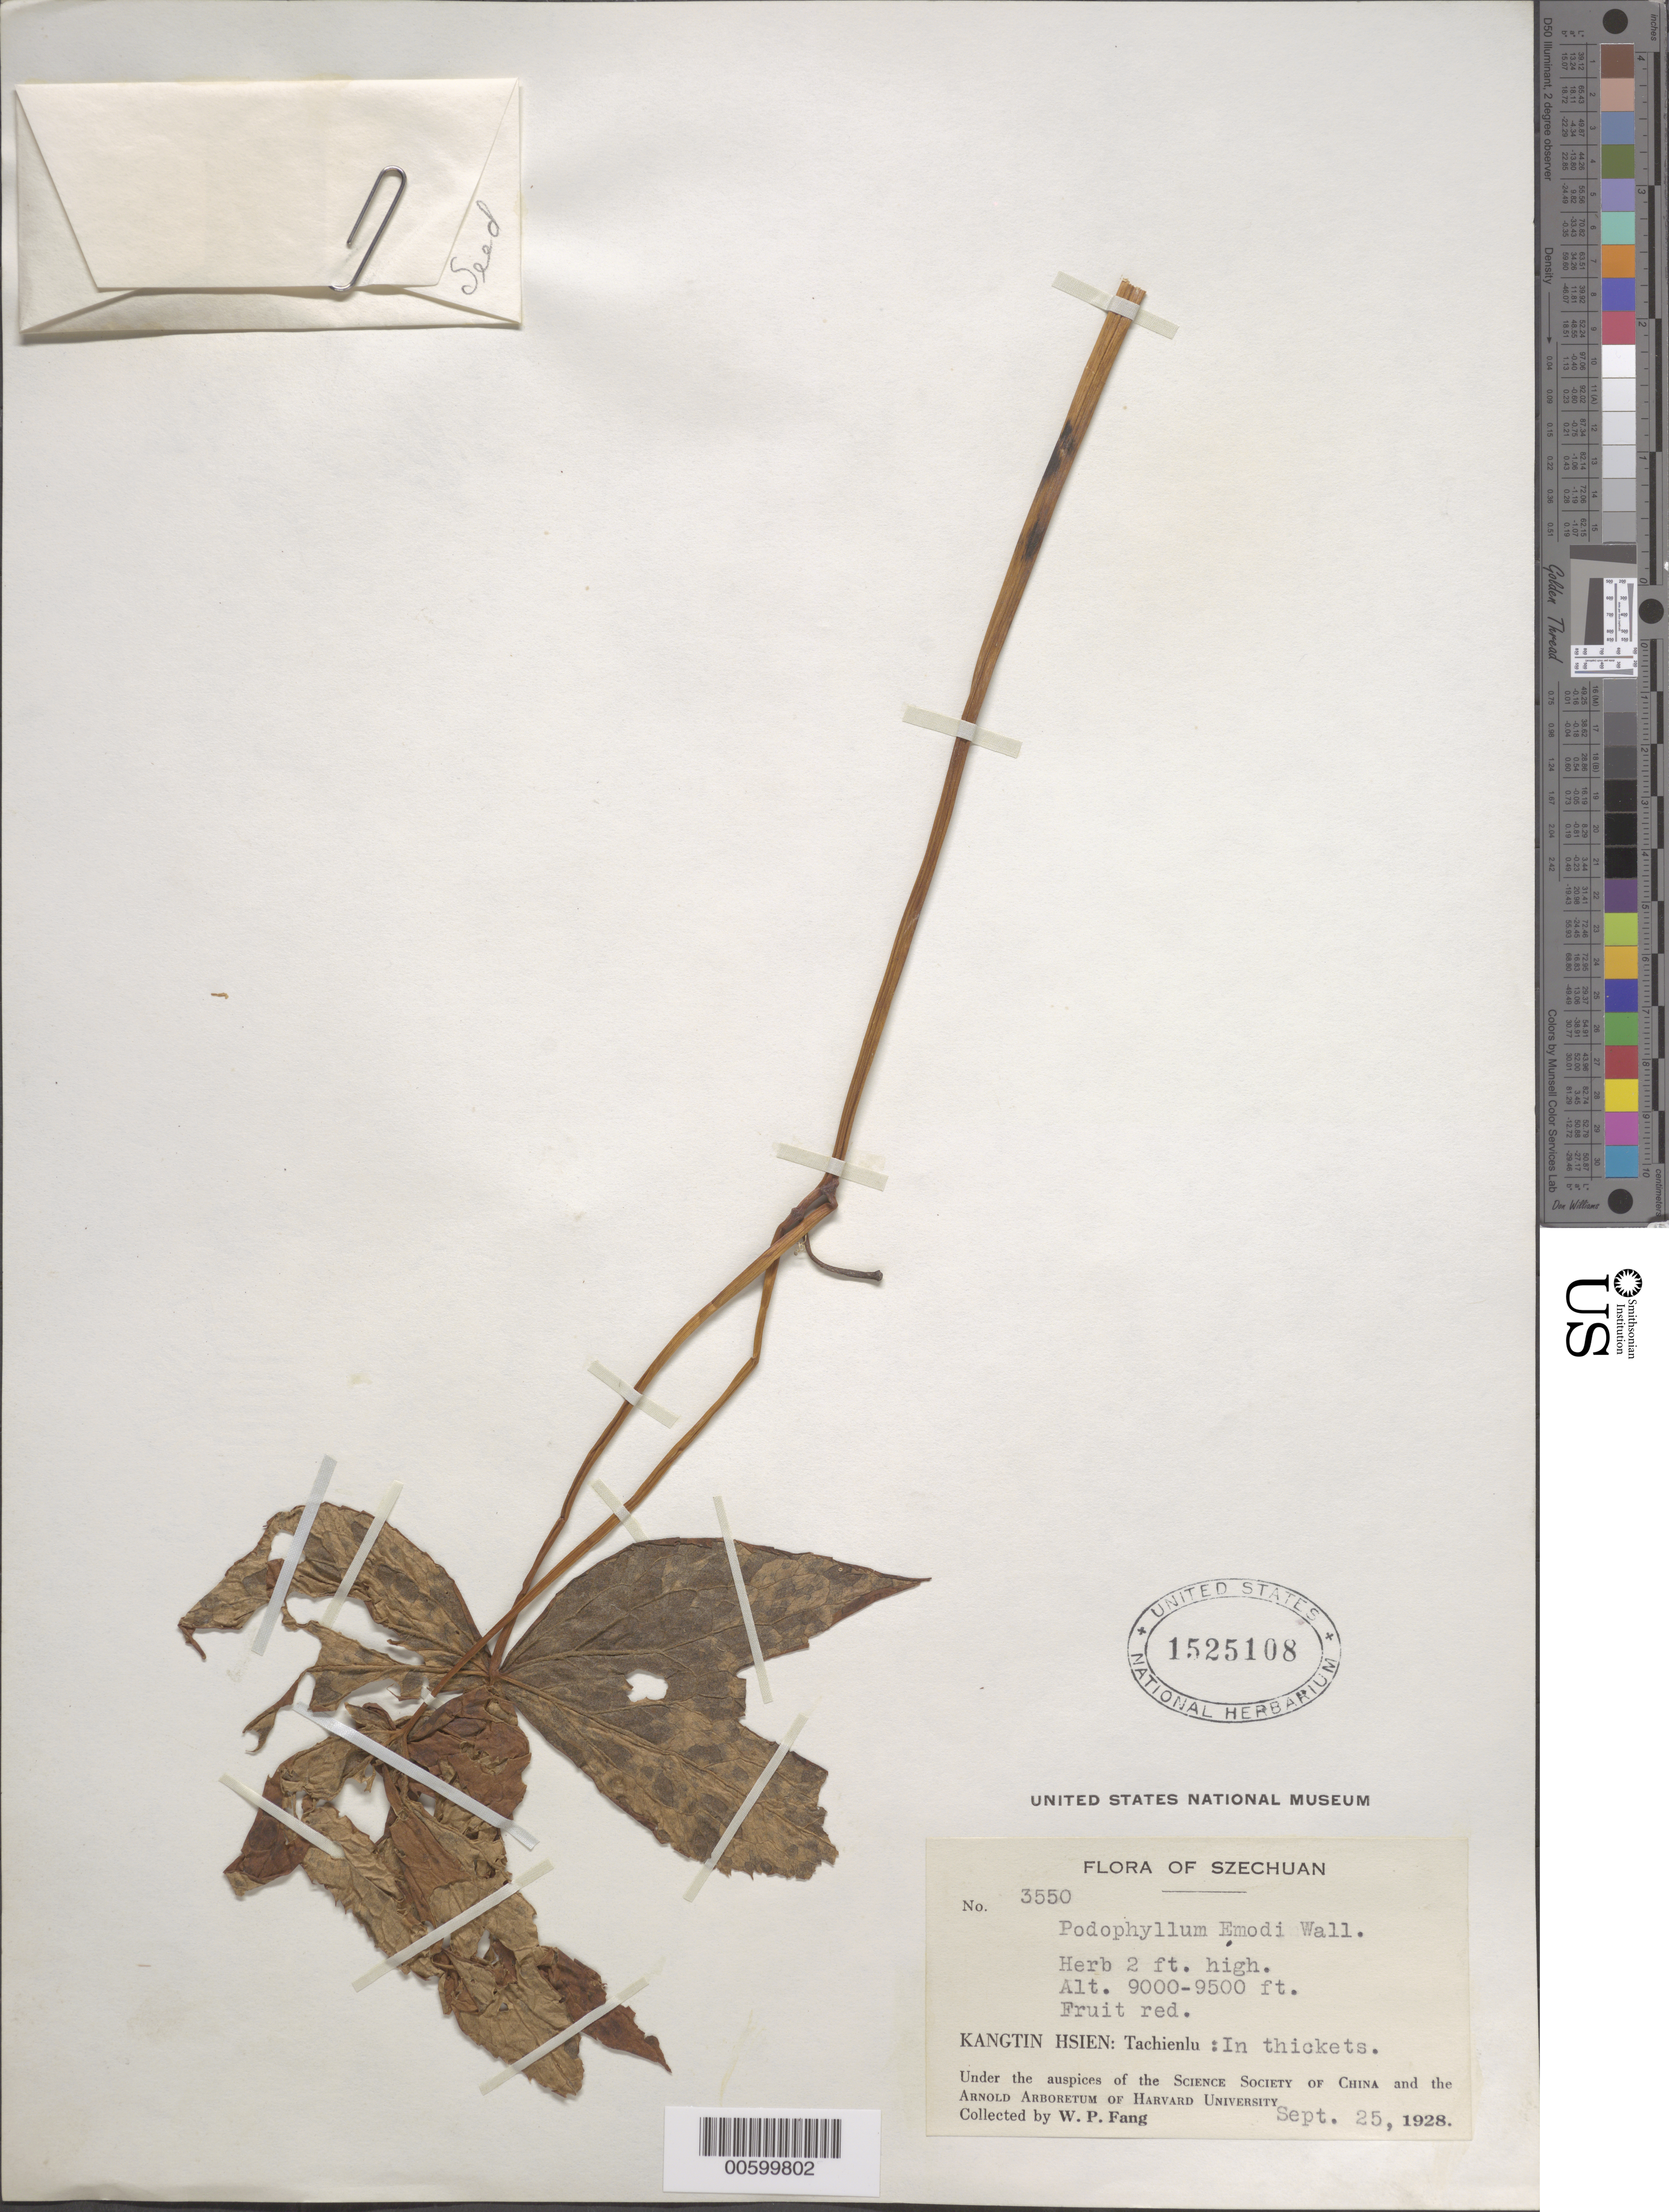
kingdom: Plantae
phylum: Tracheophyta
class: Magnoliopsida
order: Ranunculales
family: Berberidaceae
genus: Sinopodophyllum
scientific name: Sinopodophyllum hexandrum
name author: (Royle) T.S.Ying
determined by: Strong, Mark T., (BOT), Smithsonian Institution - National Museum of Natural History (UNITED STATES)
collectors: W. P. Fang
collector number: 3550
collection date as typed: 25 Sep 1928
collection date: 1928-09-25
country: China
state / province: Sichuan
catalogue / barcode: US 1525108